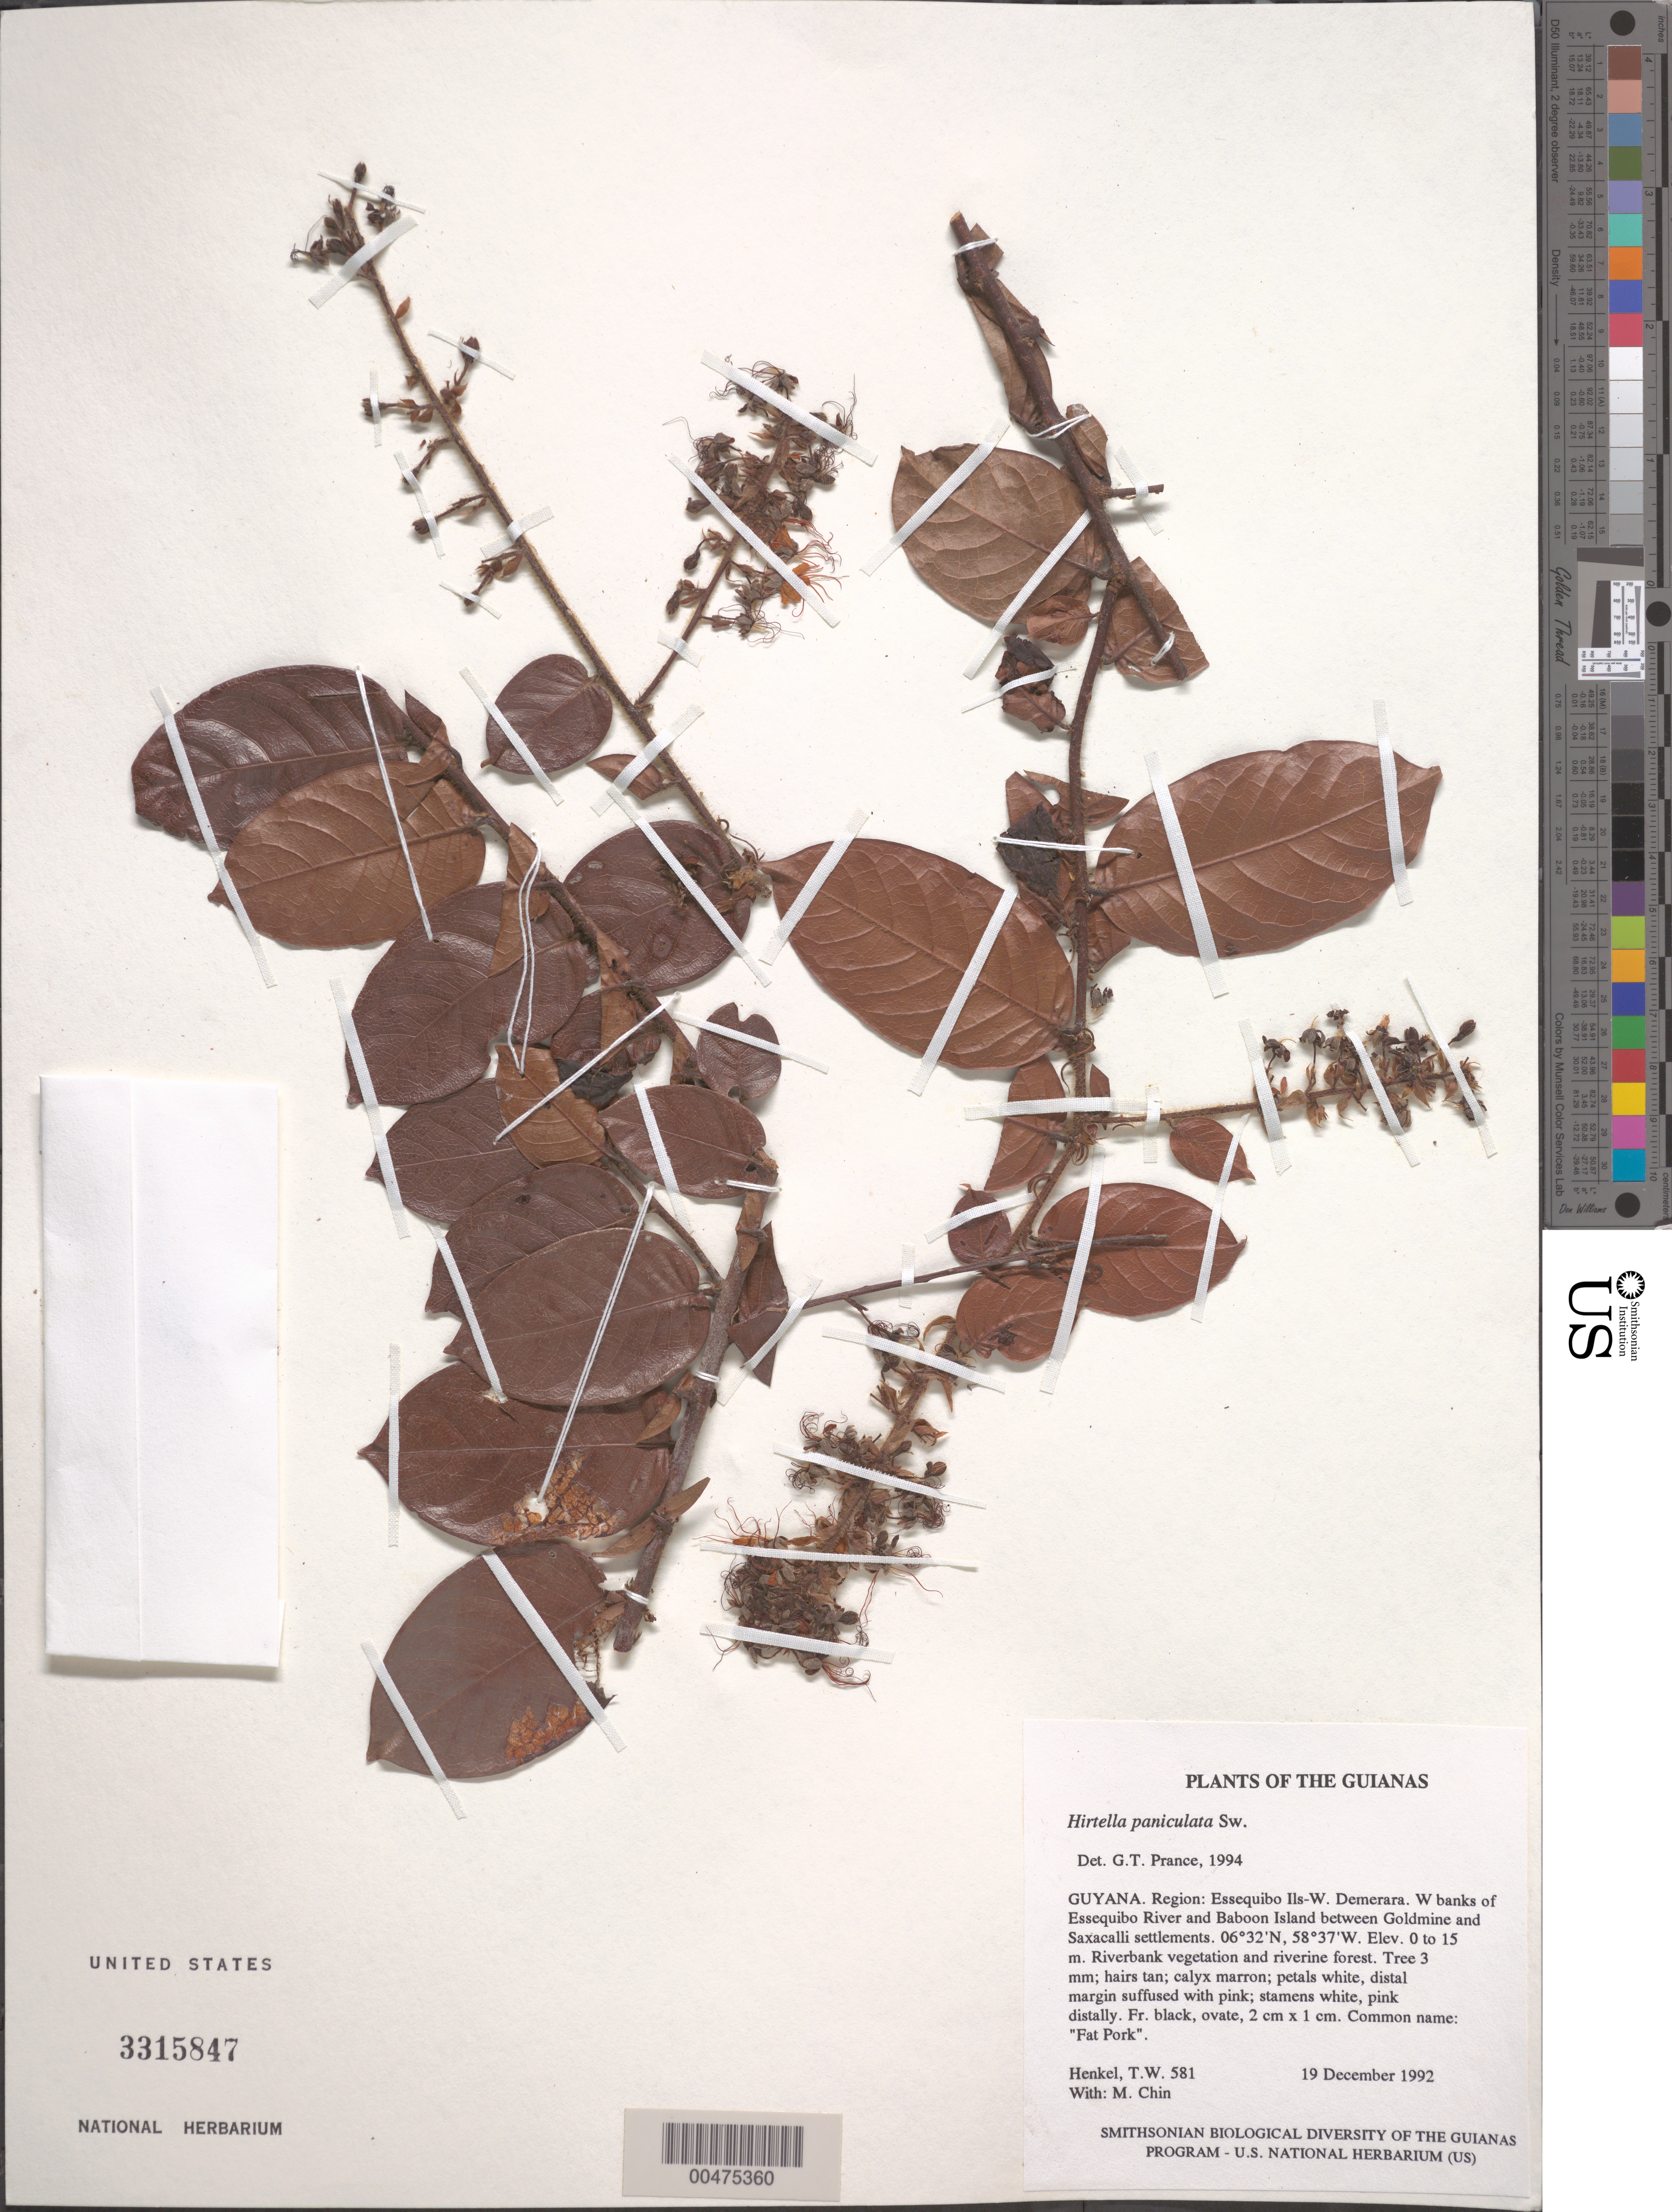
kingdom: Plantae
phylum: Tracheophyta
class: Magnoliopsida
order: Malpighiales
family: Chrysobalanaceae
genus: Hirtella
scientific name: Hirtella paniculata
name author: Sw.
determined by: Prance, G. T.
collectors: T. Henkel & M. Chin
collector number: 581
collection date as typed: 19 December 1992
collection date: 1992-12-19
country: Guyana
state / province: Essequibo Isl-W. Demerara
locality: W banks of Essequibo River and Baboon Island between Goldmine and Saxacalli settlements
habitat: Riverbank vegetation and riverine forest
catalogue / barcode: US 3315847